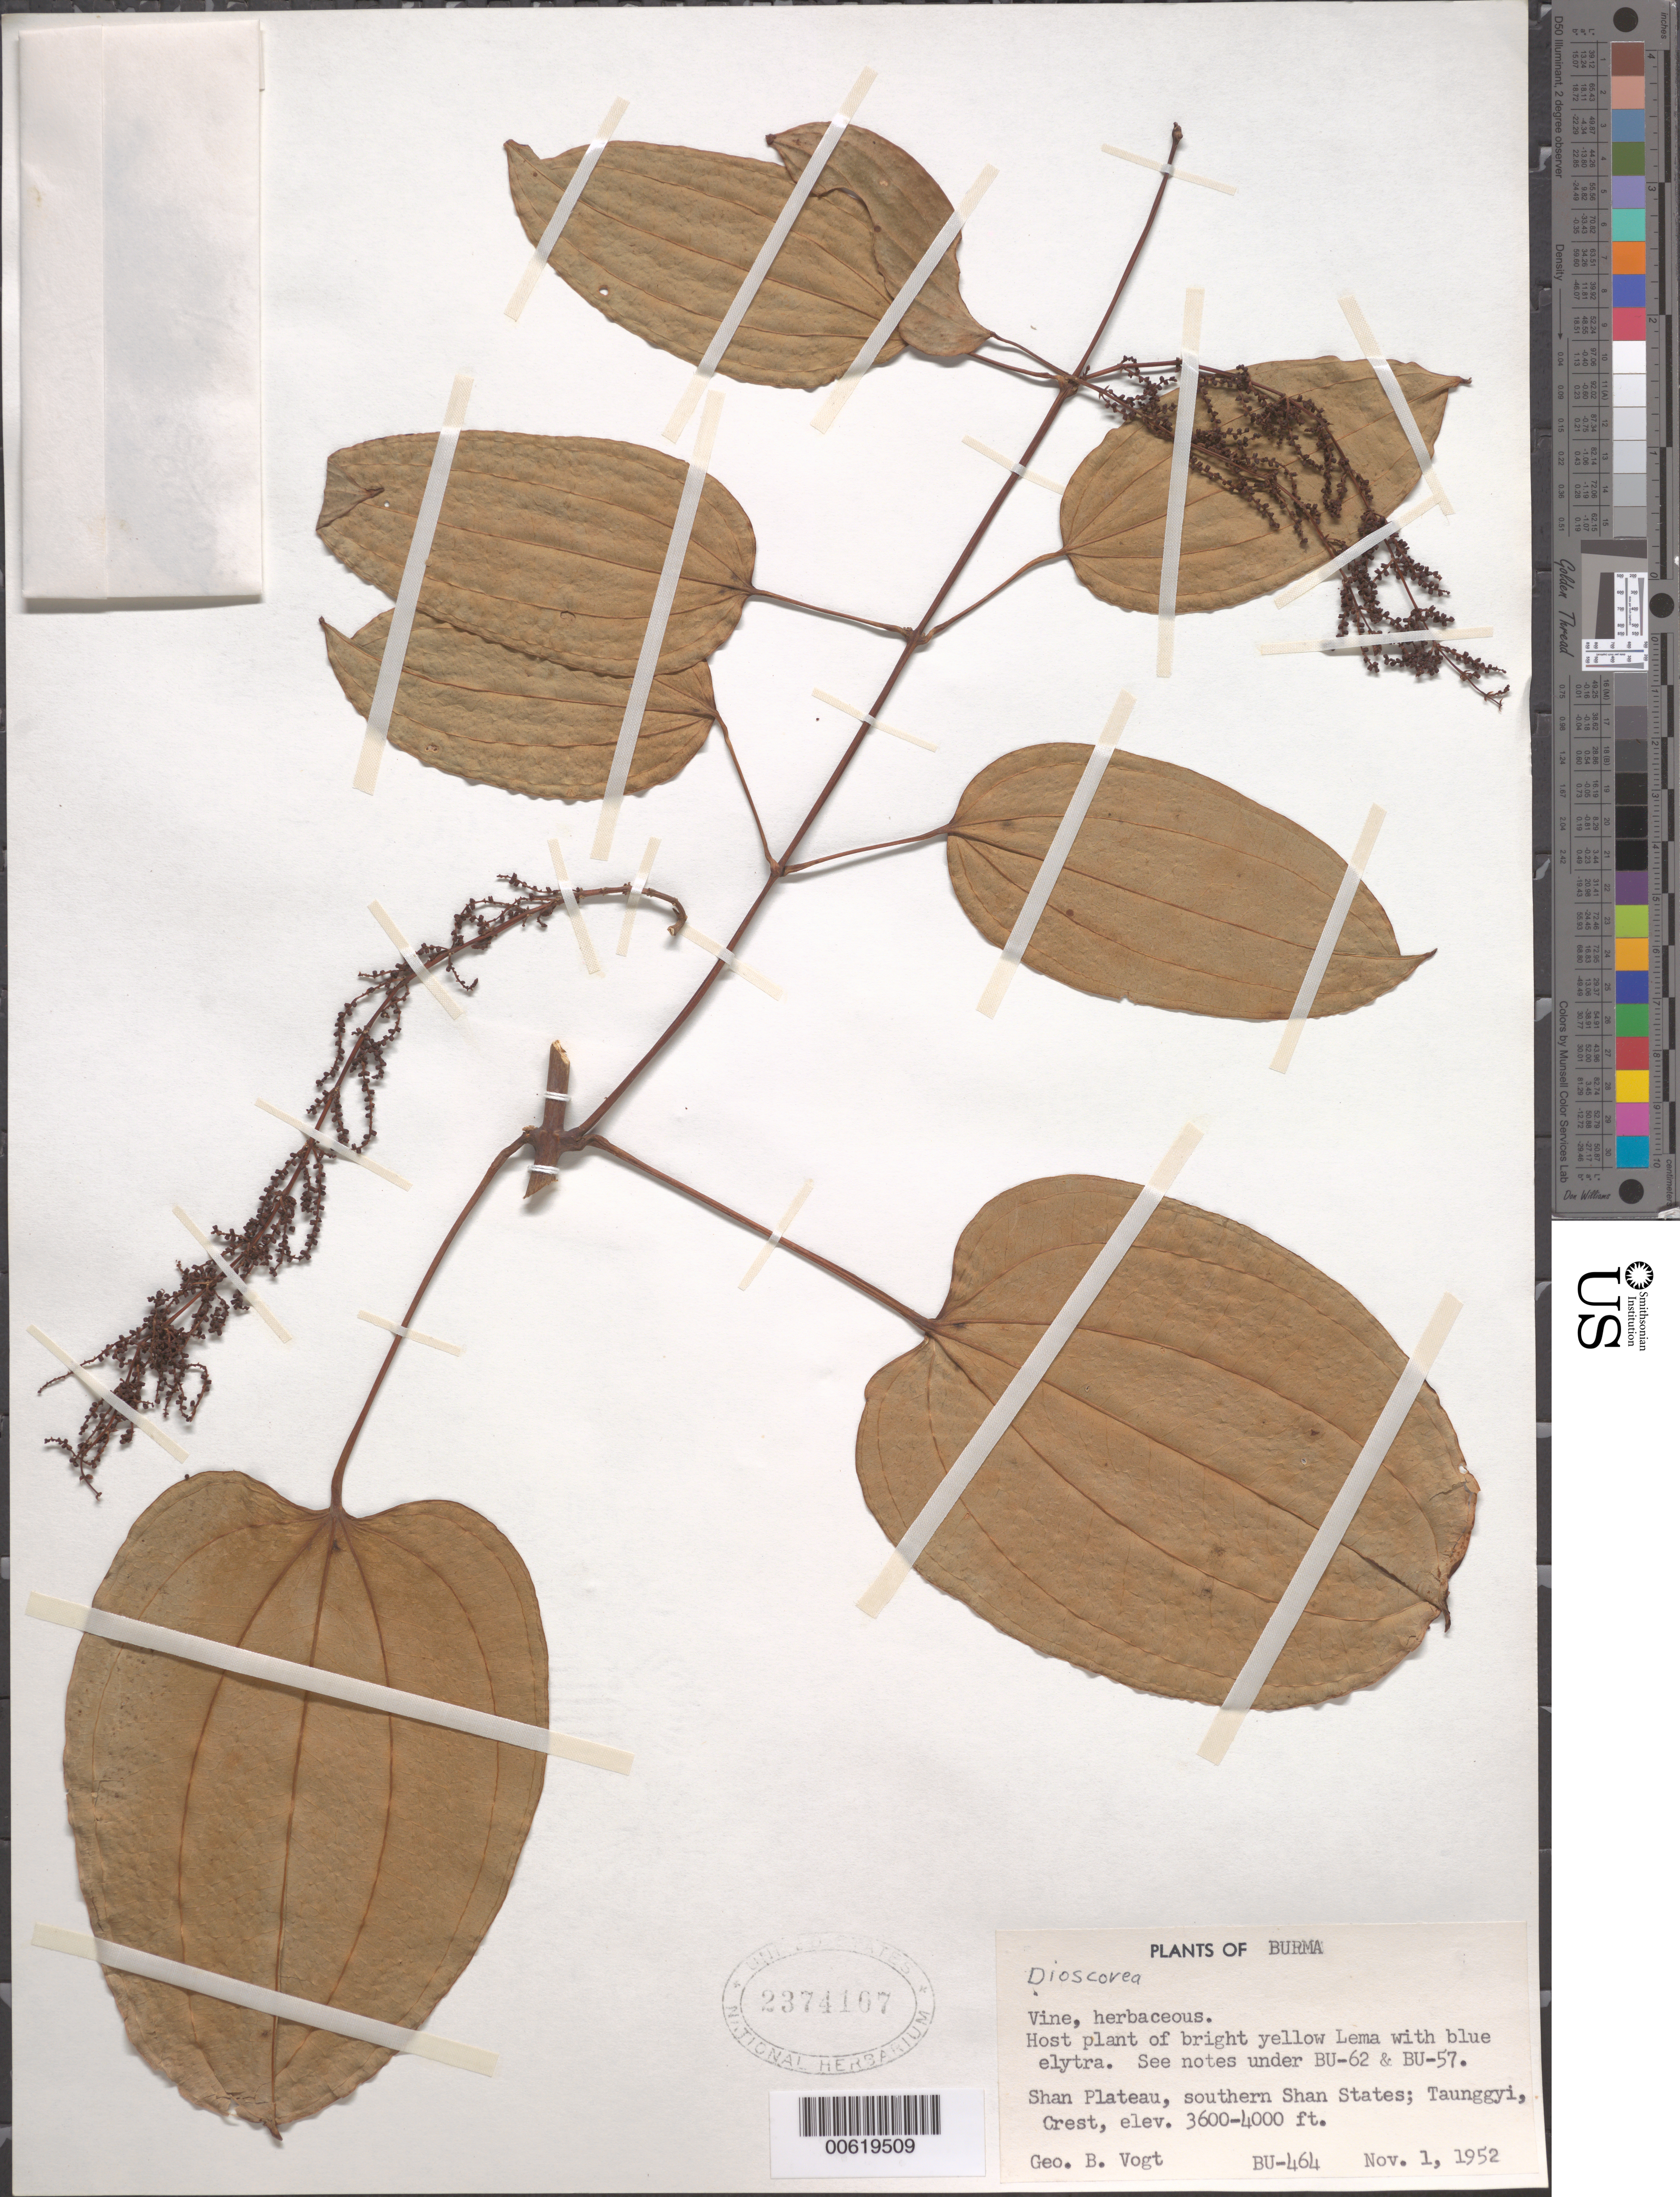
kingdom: Plantae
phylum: Tracheophyta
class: Liliopsida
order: Dioscoreales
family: Dioscoreaceae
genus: Dioscorea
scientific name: Dioscorea sp.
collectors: G. Vogt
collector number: BU-464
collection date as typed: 01 Nov 1952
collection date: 1952-11-01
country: Myanmar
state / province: Shan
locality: Shan Plateau, southern Shan state; Taungyi, crest.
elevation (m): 1097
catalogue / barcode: US 2374107